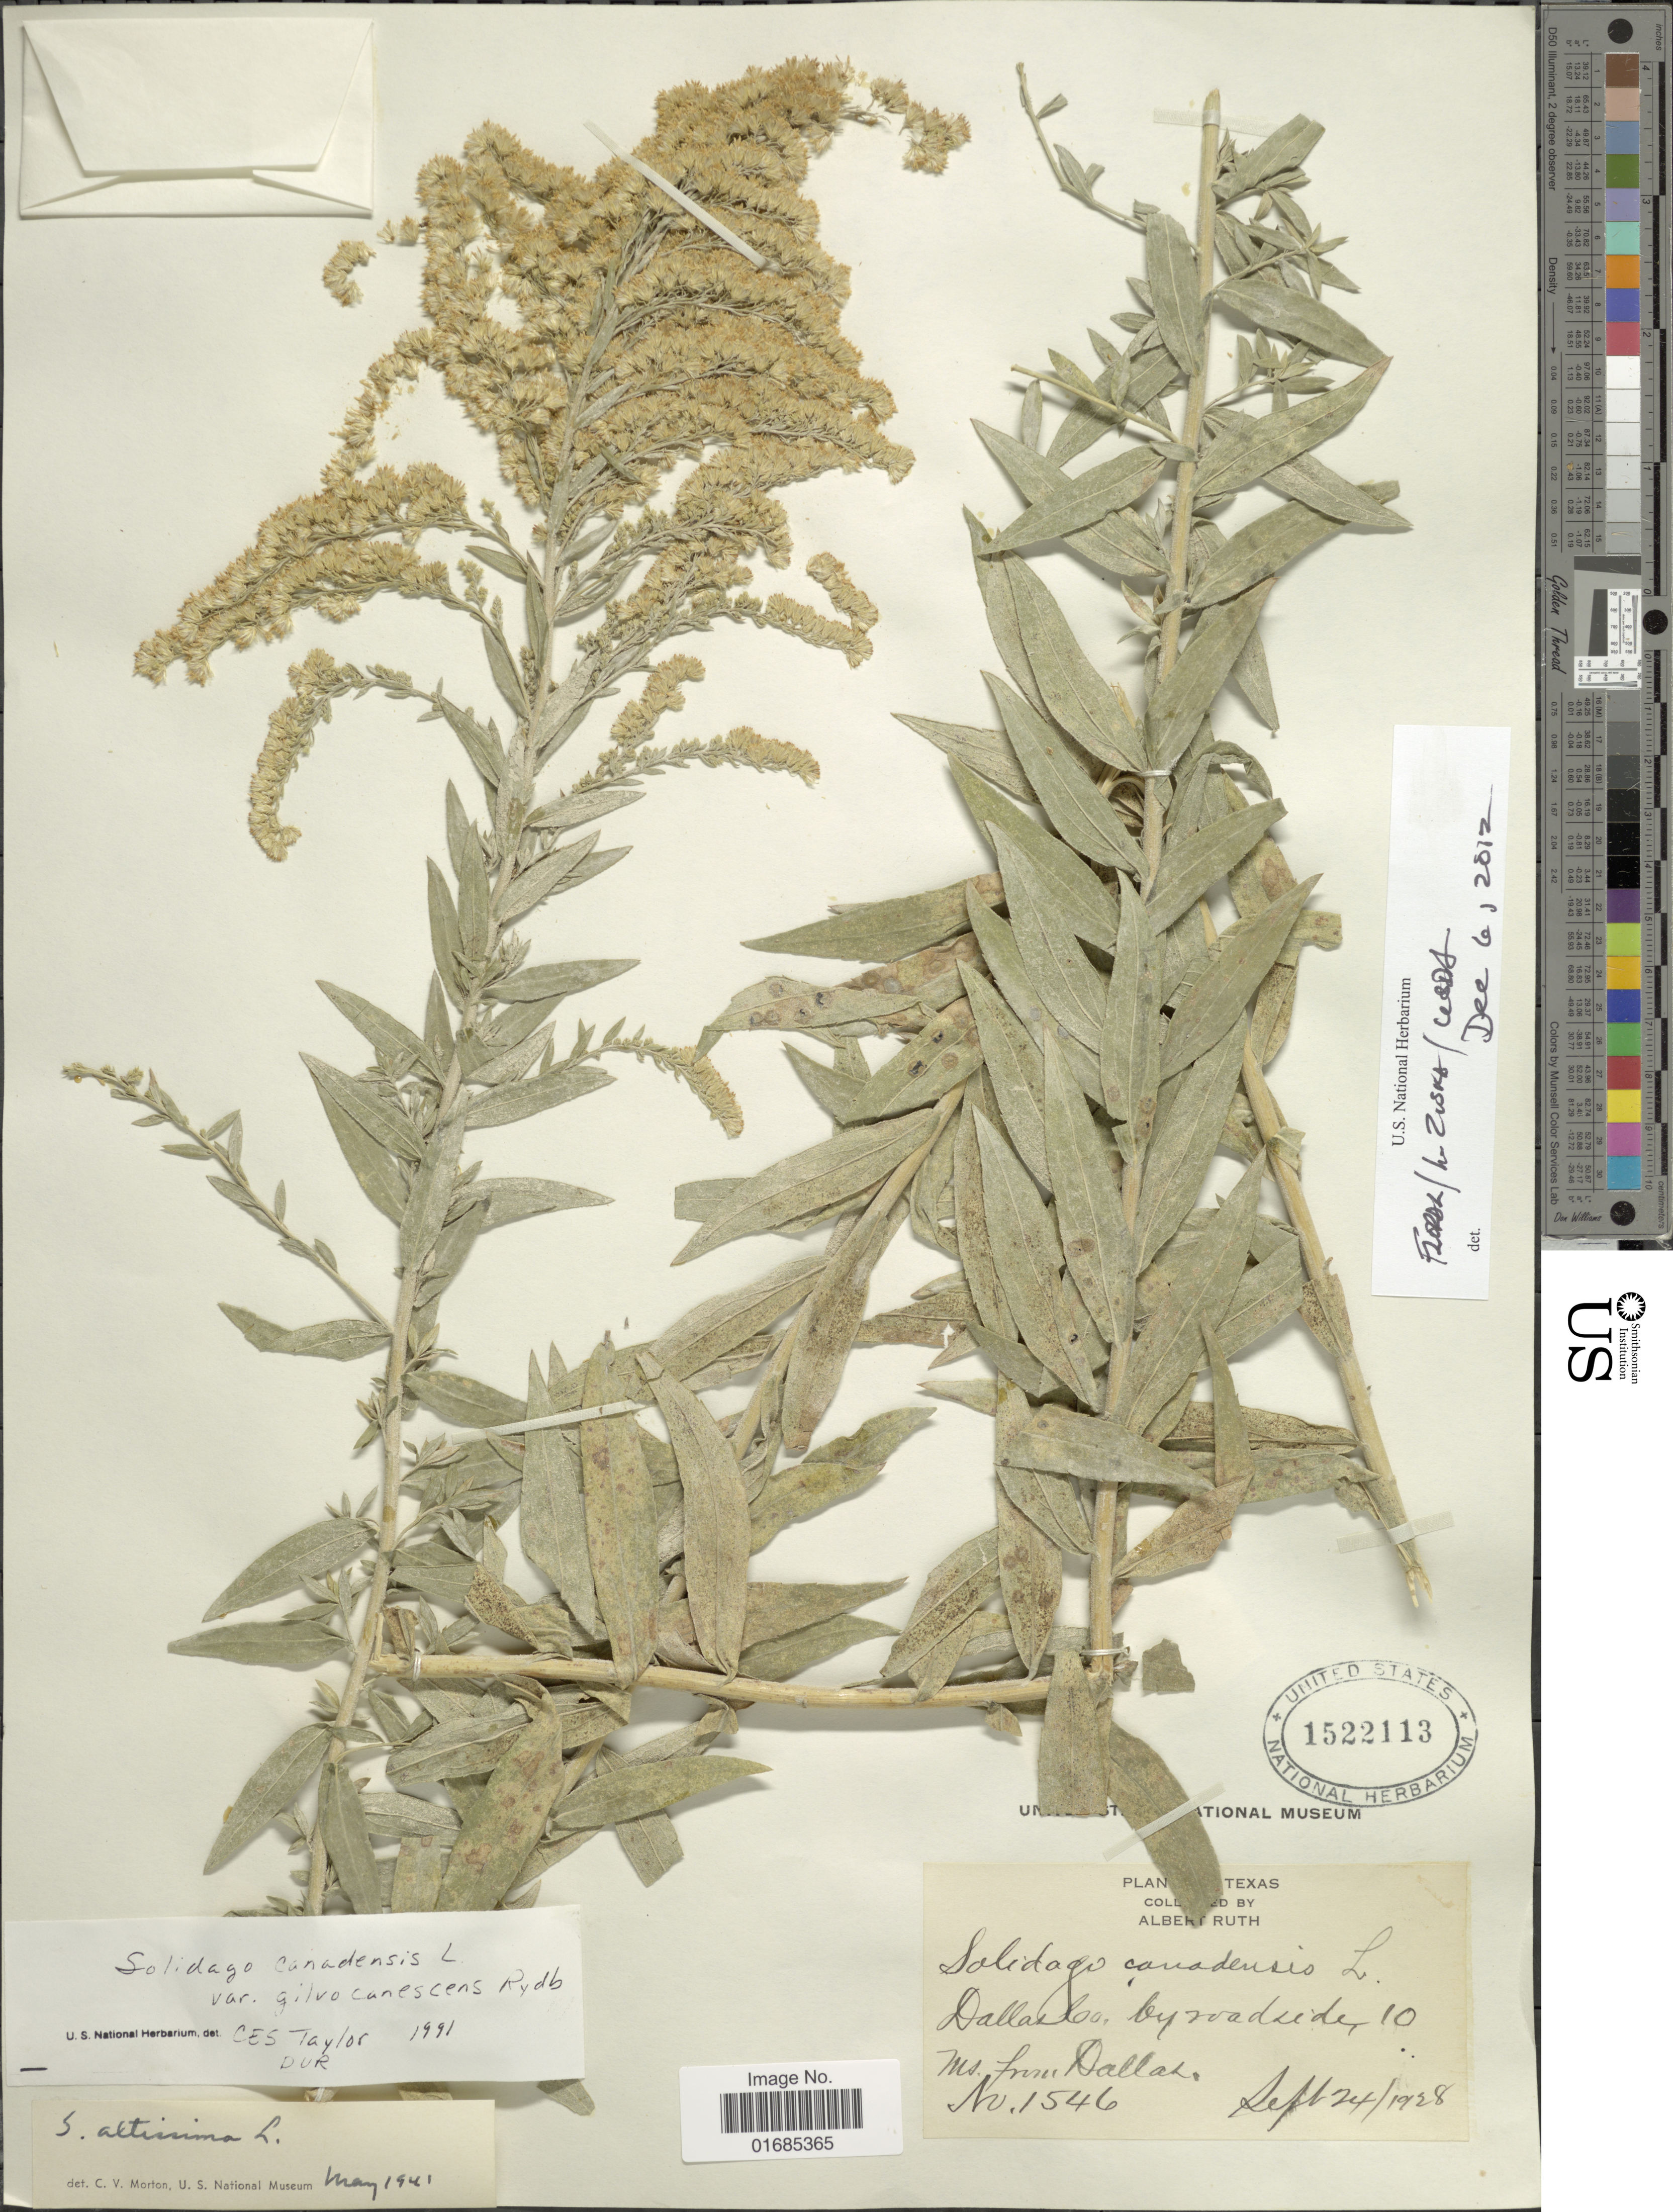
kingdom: Plantae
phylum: Tracheophyta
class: Magnoliopsida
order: Asterales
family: Asteraceae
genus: Solidago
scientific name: Solidago canadensis var. gilvocanescens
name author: Rydb.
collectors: A. Ruth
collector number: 1546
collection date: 1928-09-24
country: United States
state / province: Texas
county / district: Dallas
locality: Dallas Co., by roadside 10 ms. from Dallas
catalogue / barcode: US 1522113